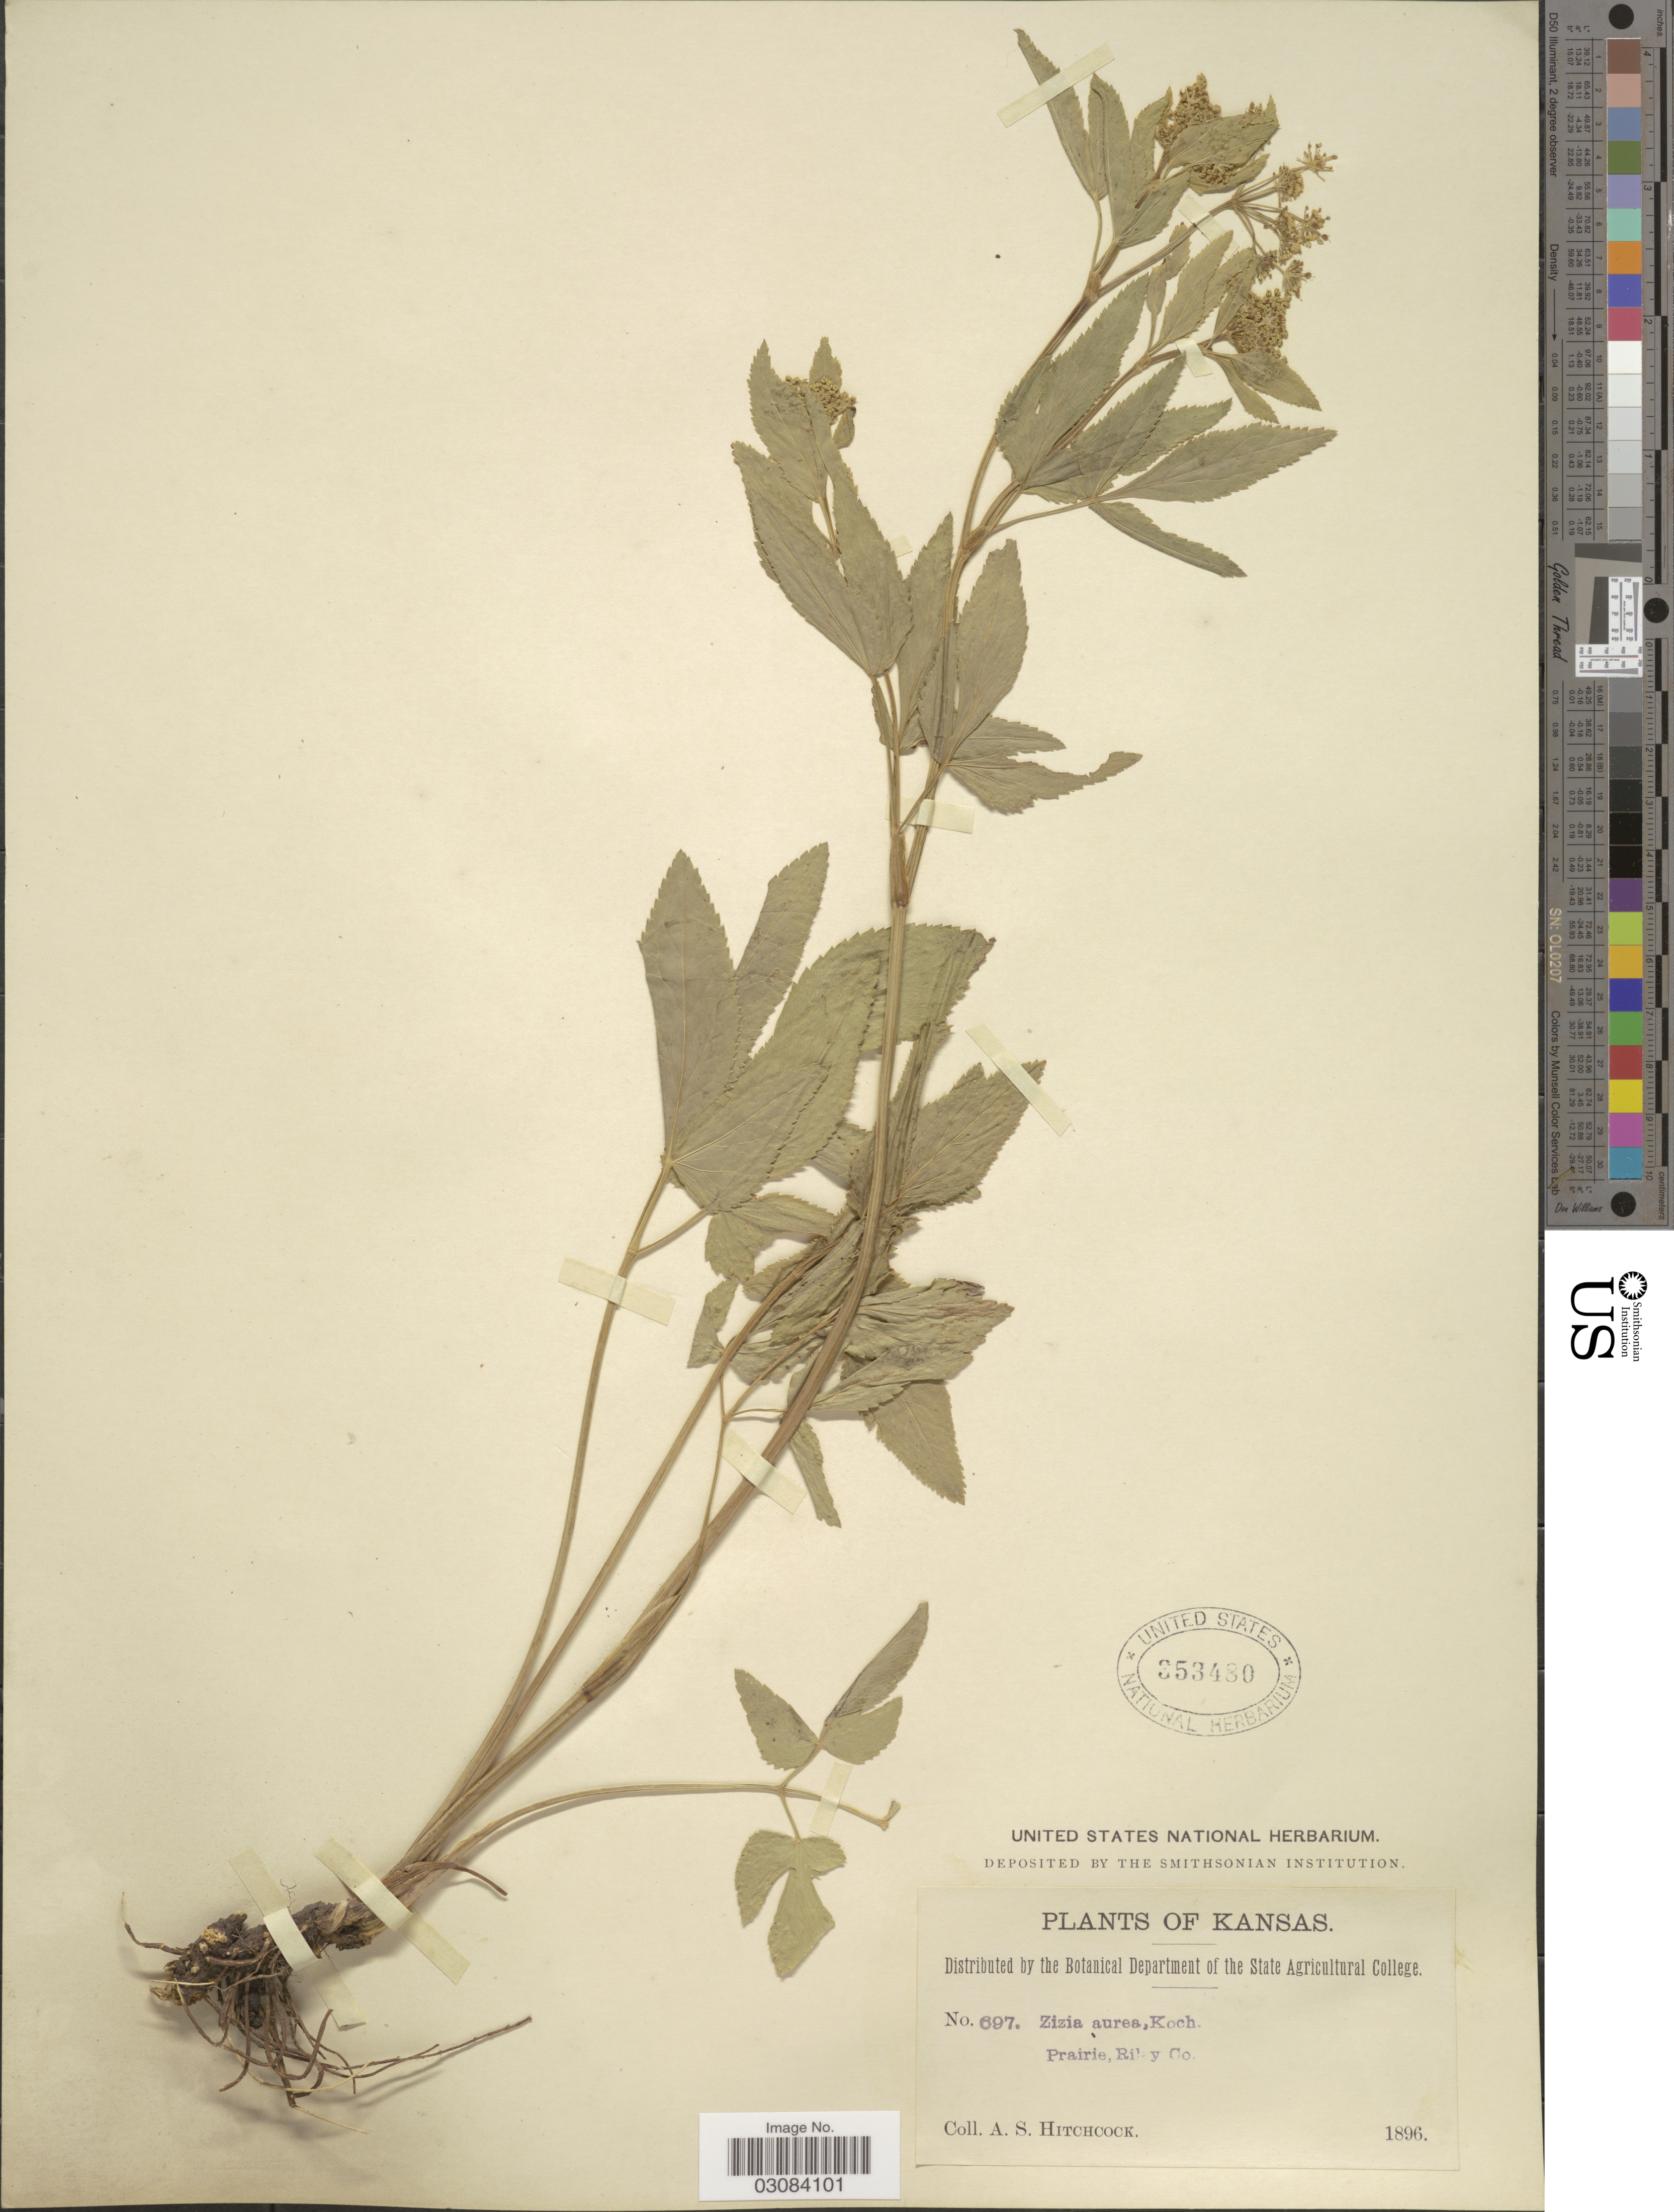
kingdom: Plantae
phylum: Tracheophyta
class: Magnoliopsida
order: Apiales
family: Apiaceae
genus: Zizia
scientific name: Zizia aurea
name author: (L.) Koch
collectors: A. S. Hitchcock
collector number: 697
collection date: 1896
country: United States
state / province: Kansas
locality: Prairie, Riley Co.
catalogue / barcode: US 353480